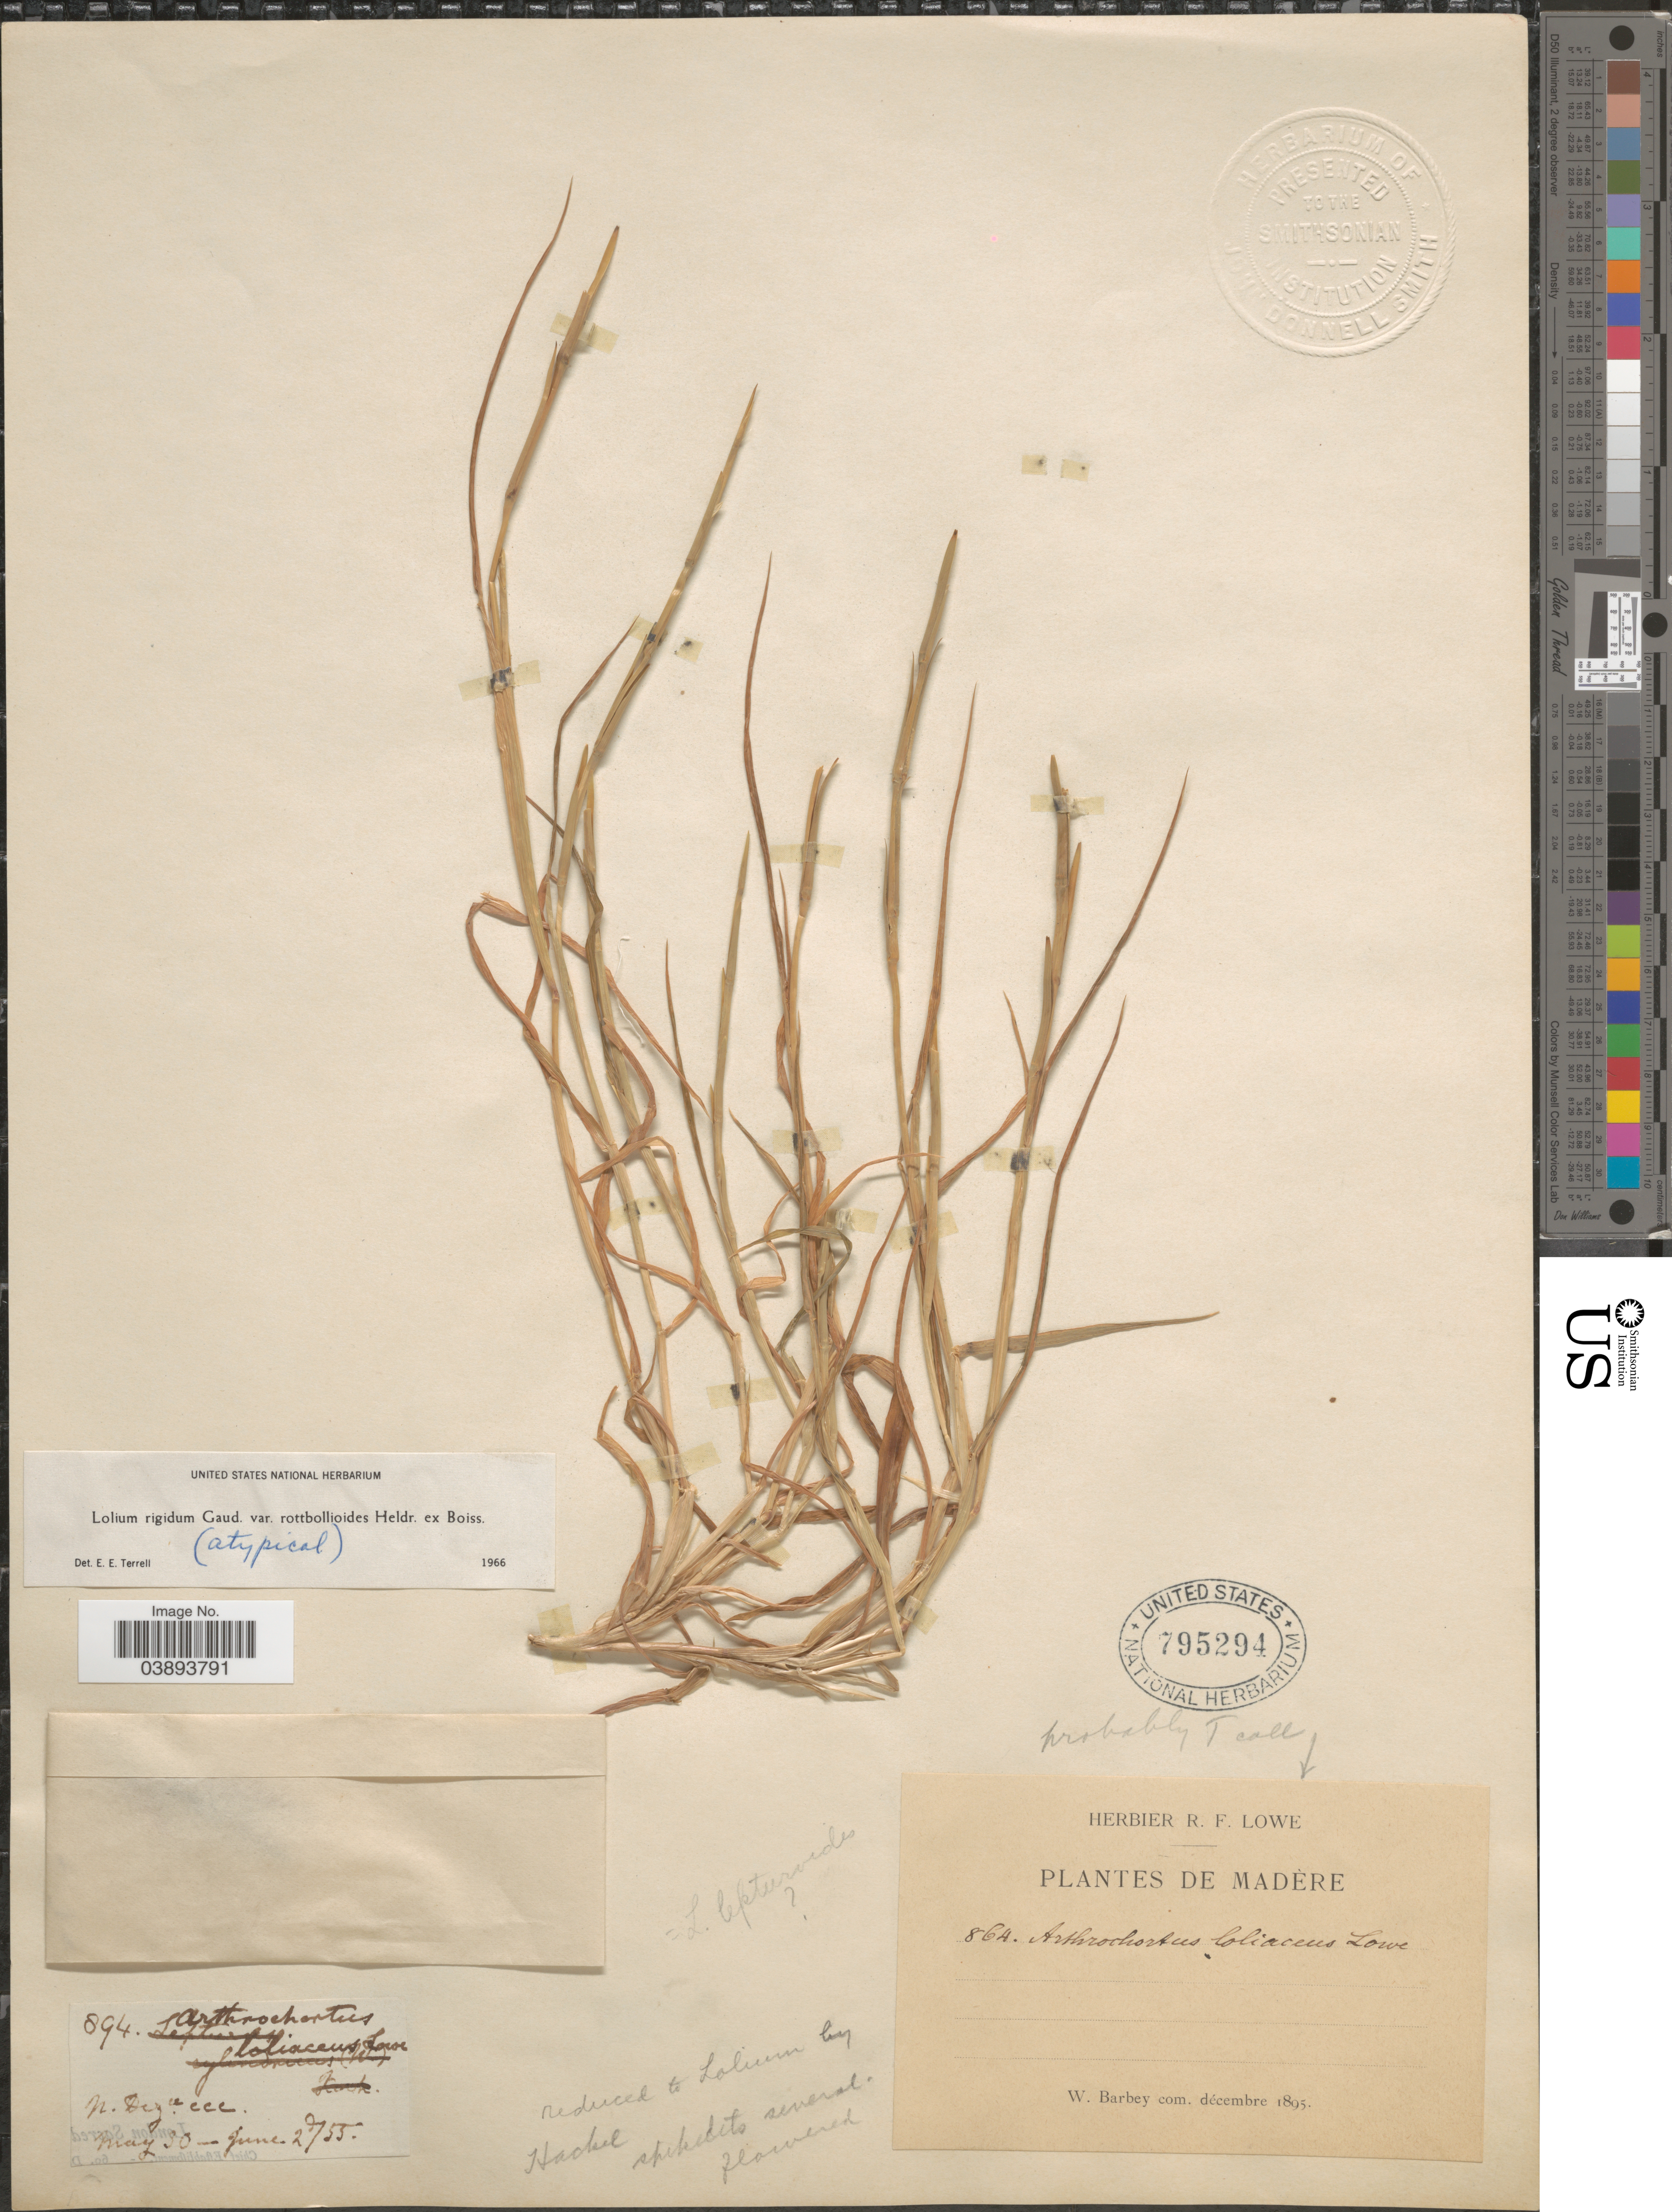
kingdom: Plantae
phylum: Tracheophyta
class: Liliopsida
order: Poales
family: Poaceae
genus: Lolium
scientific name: Lolium rigidum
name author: Gaudin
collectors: W. Barbey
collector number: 864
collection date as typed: Transcribed d/m/y: 30/5/55 to 2/6/55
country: Portugal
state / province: Madeira (Aut. Reg.)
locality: Madère.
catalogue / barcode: US 795294